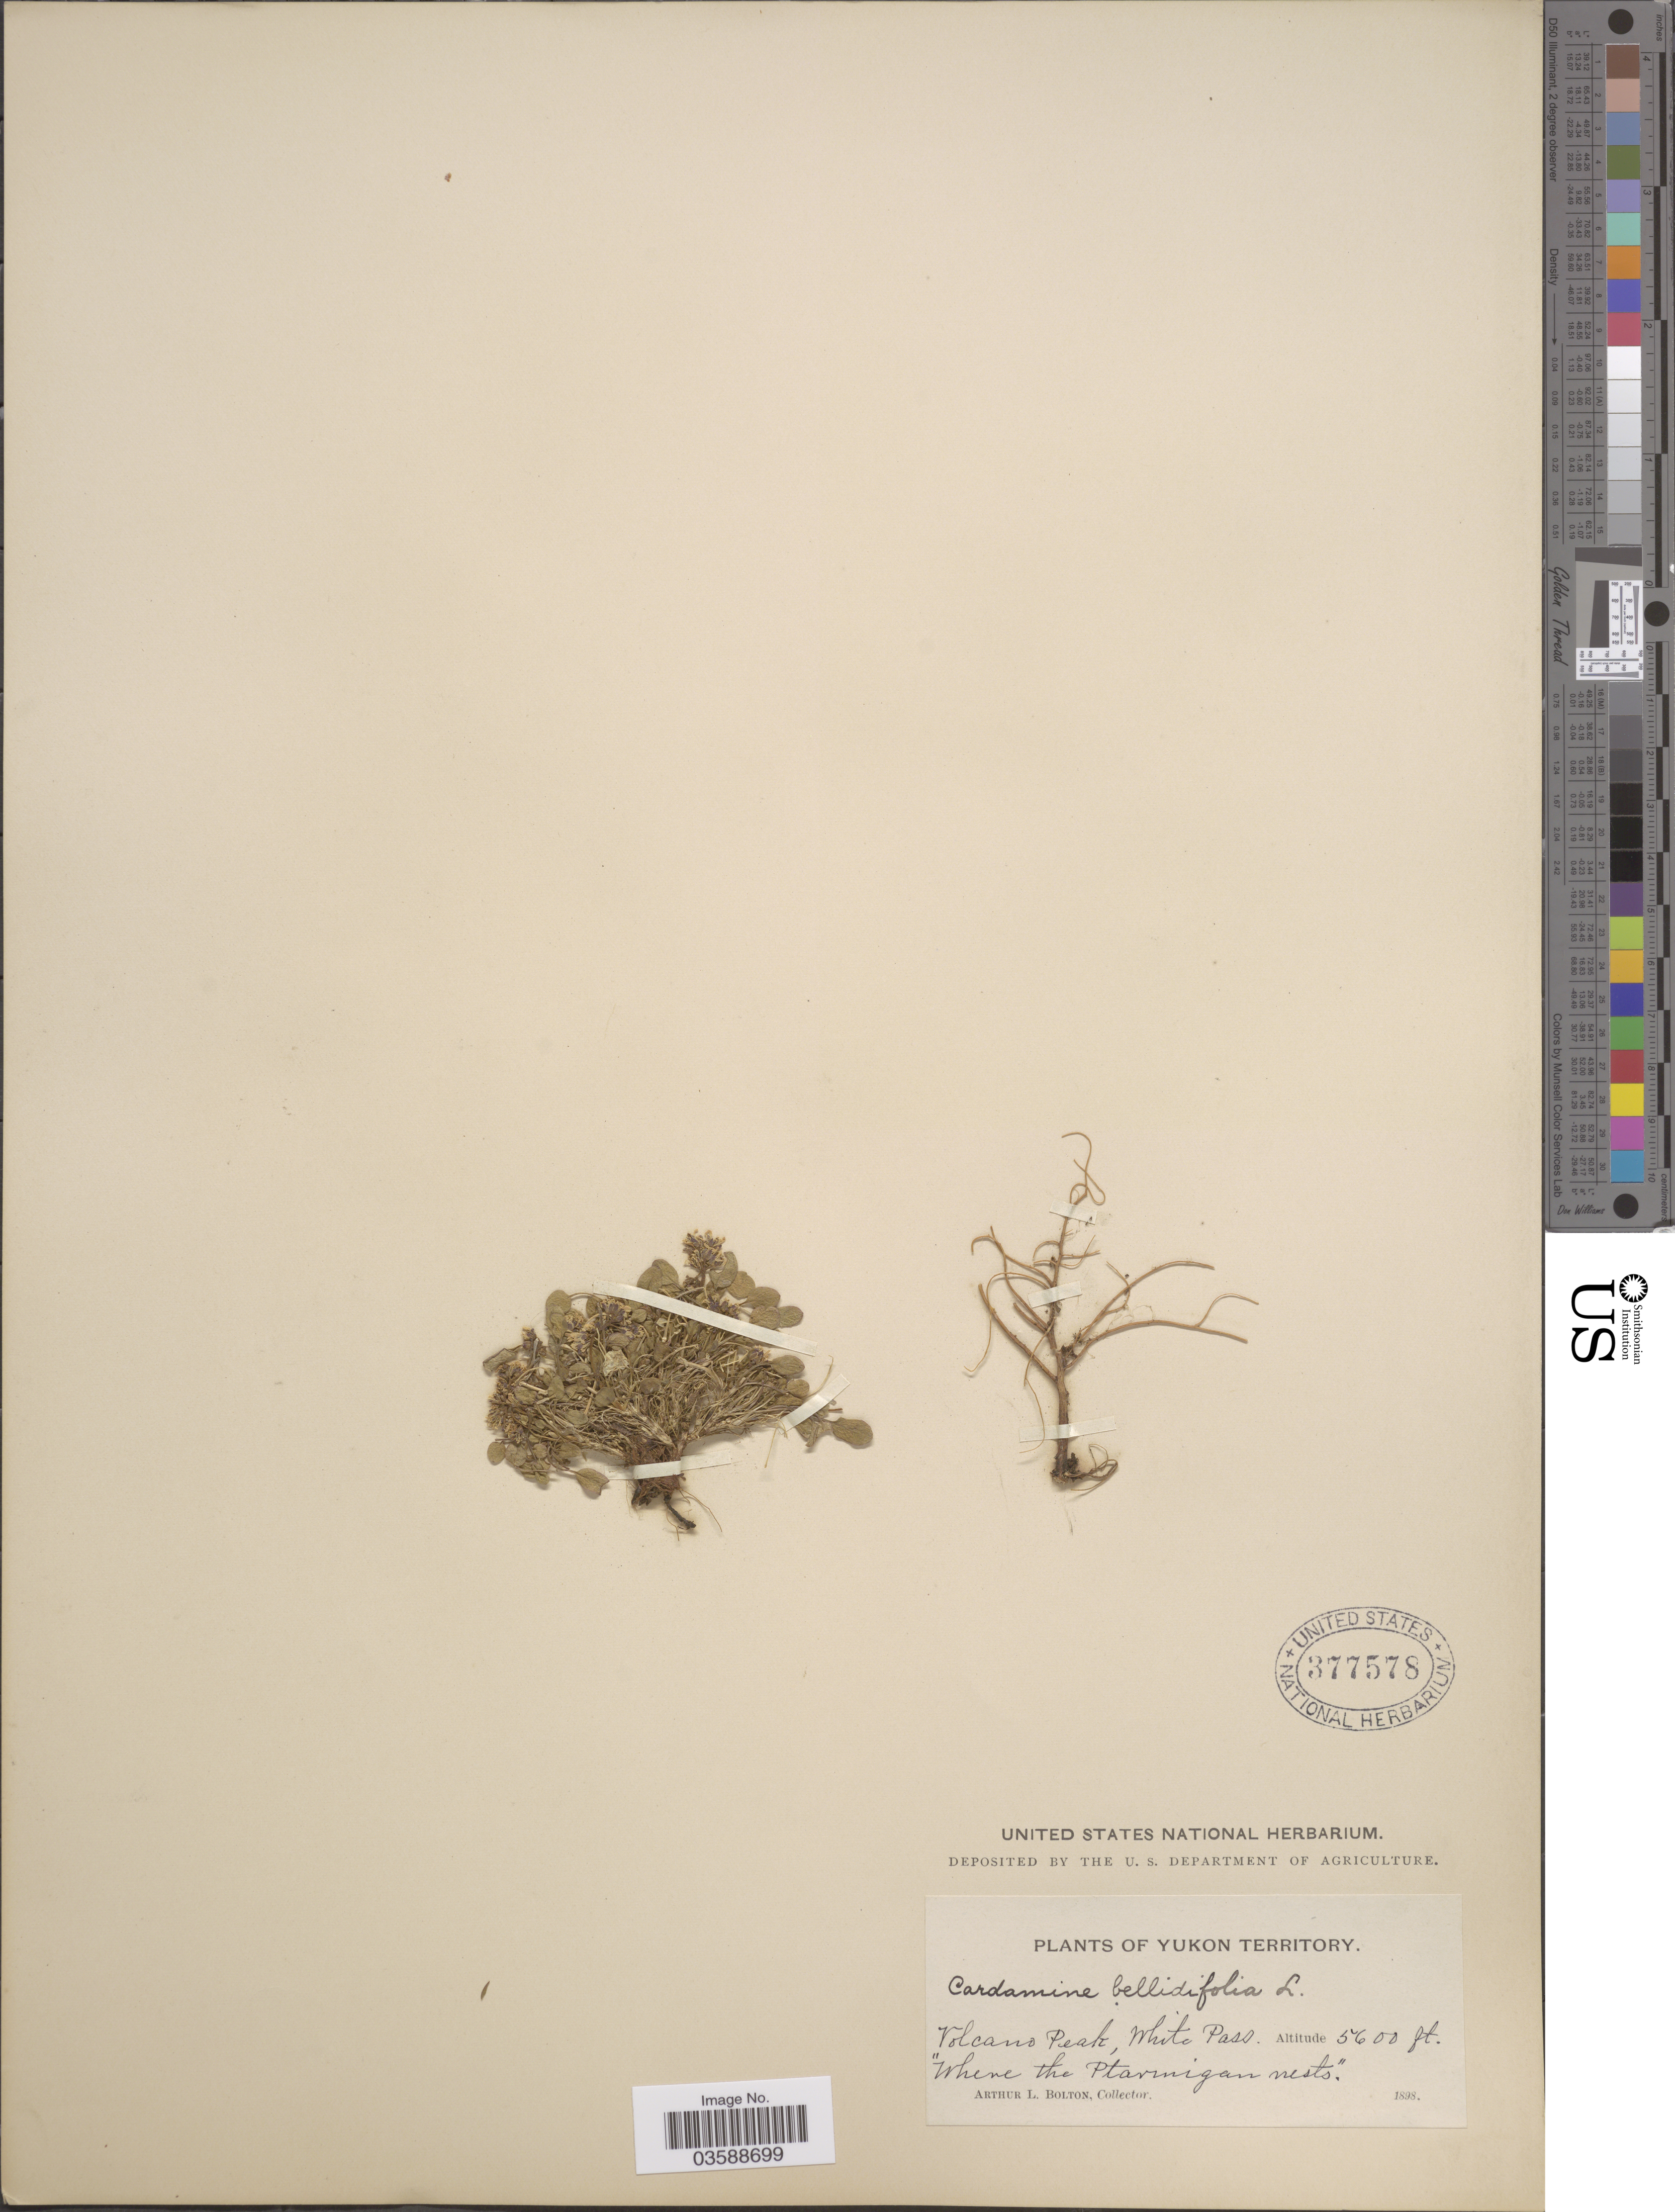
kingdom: Plantae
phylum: Tracheophyta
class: Magnoliopsida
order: Brassicales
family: Brassicaceae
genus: Cardamine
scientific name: Cardamine bellidifolia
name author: L.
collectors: A. Bolton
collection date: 1898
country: Canada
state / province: Yukon Territory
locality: Volcano Peak, White Pass.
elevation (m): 1707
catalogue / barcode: US 377578